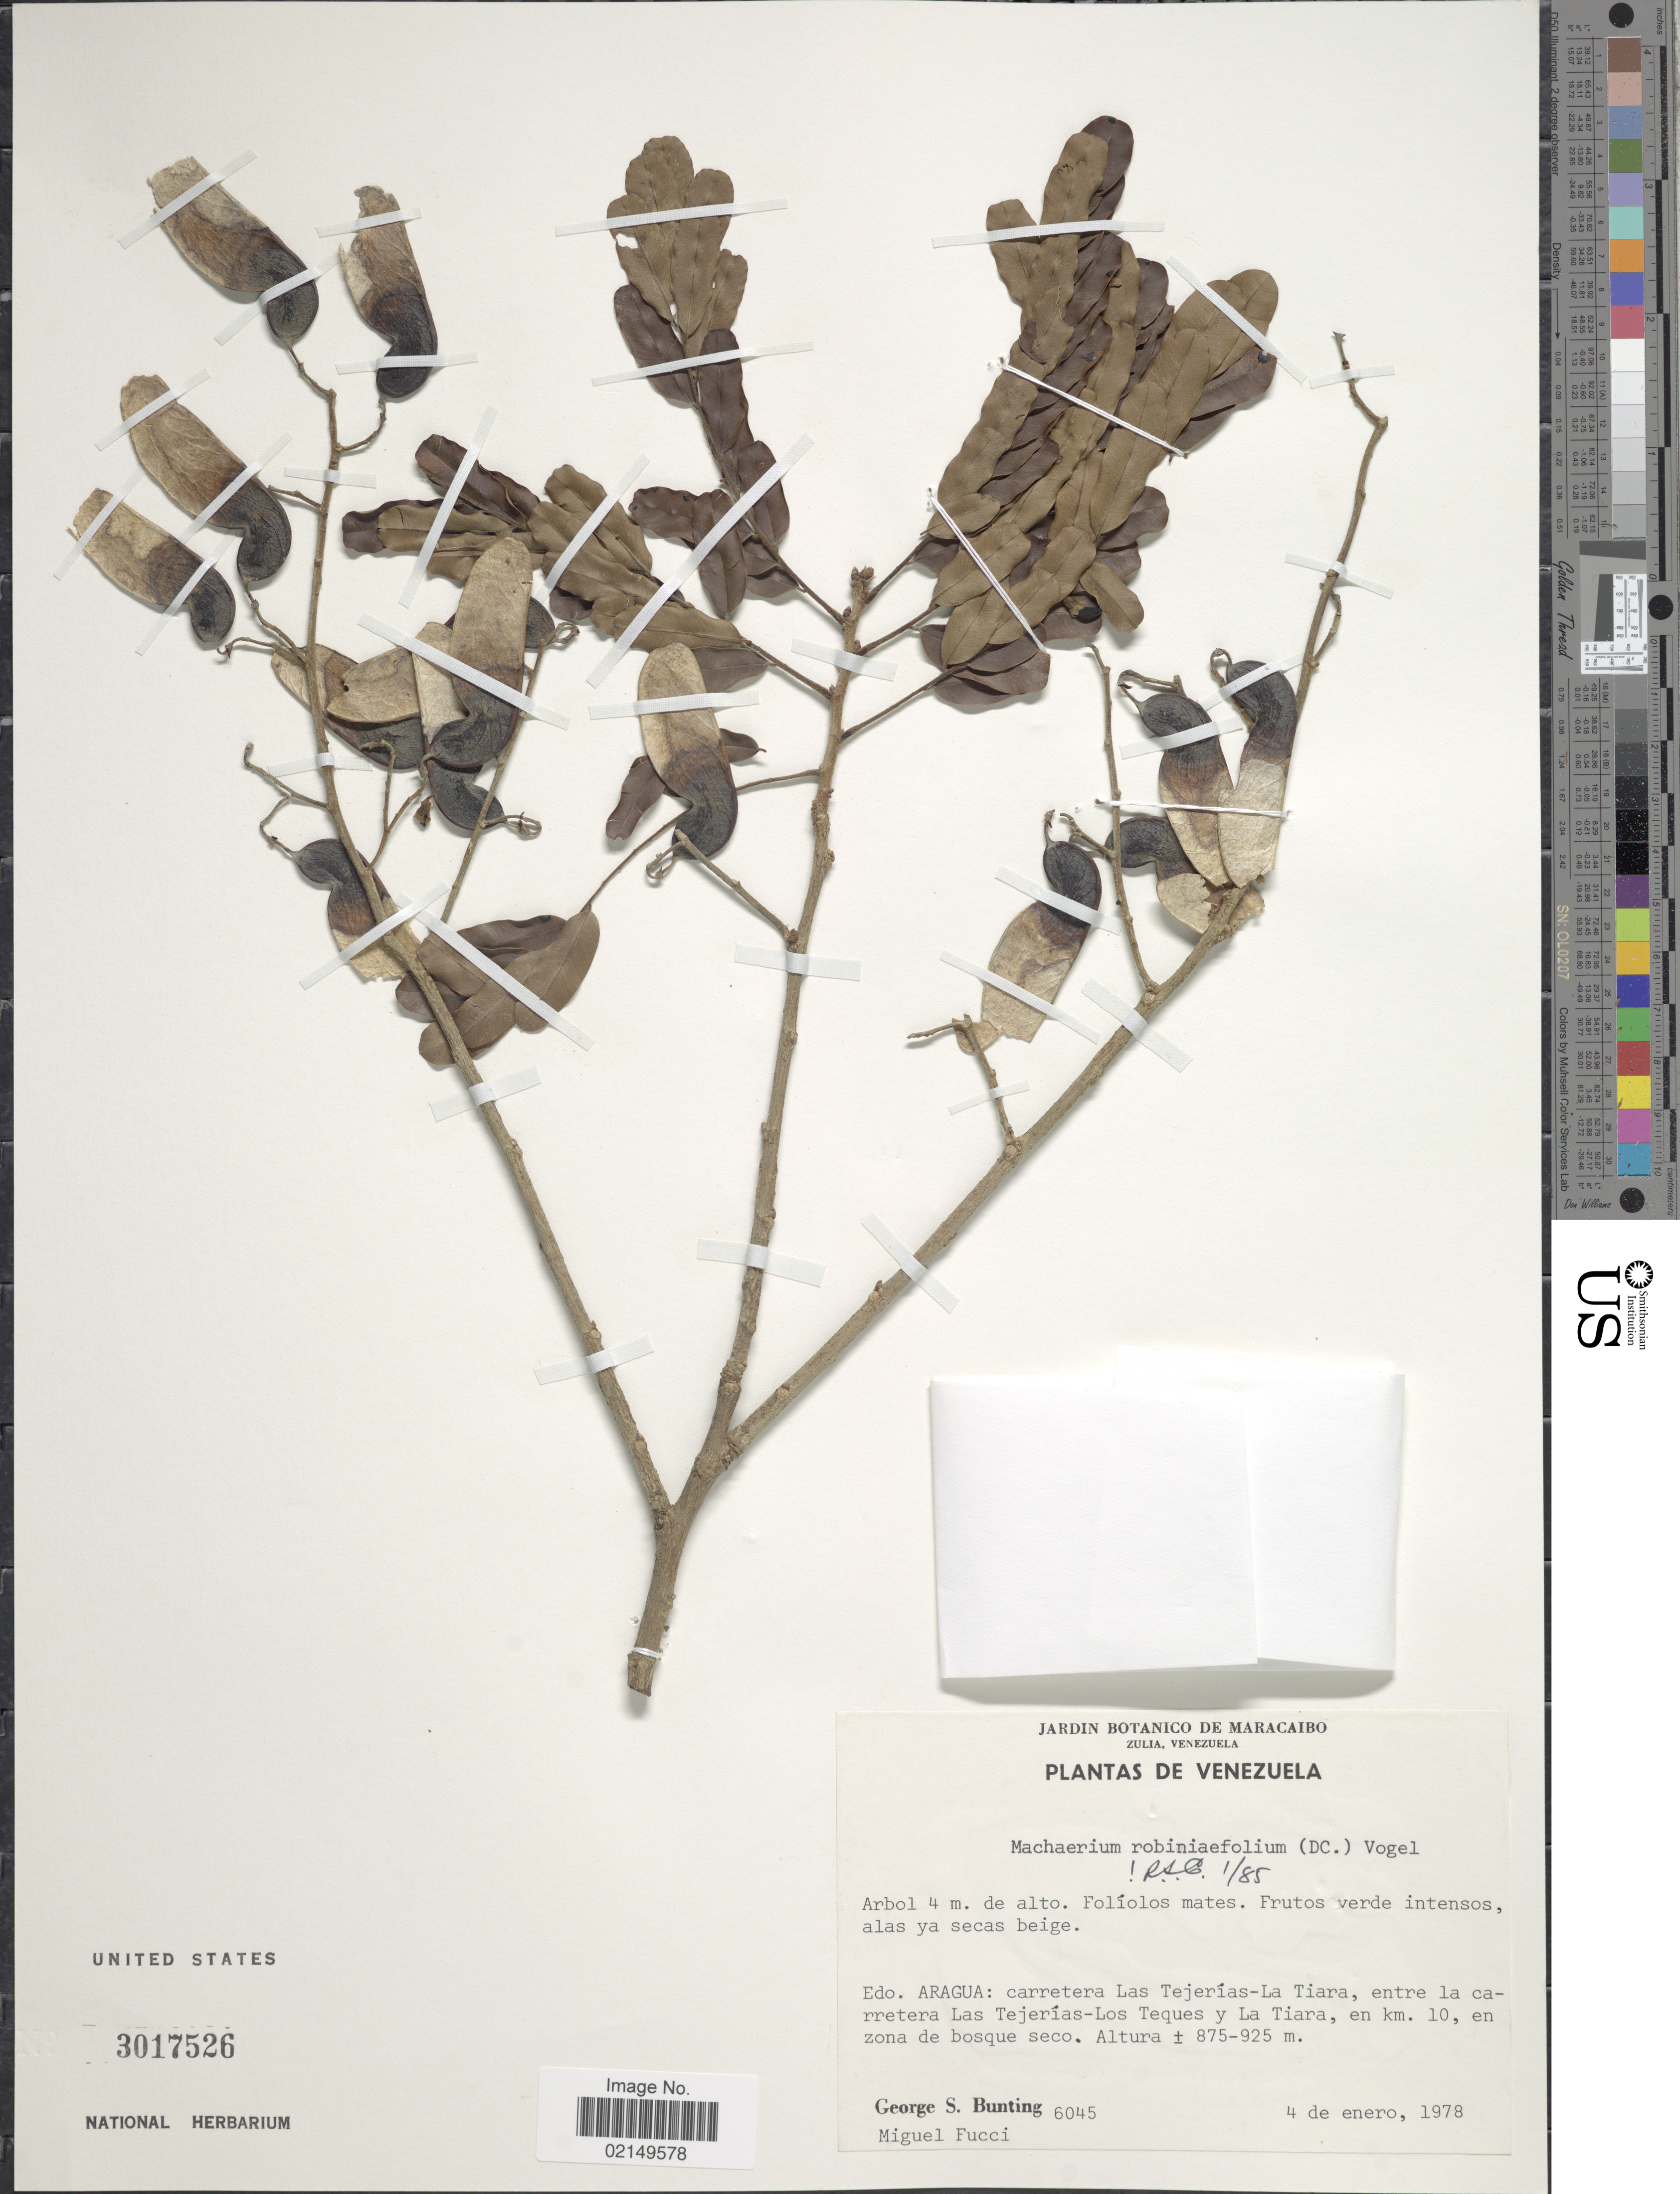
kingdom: Plantae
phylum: Tracheophyta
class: Magnoliopsida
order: Fabales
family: Fabaceae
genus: Machaerium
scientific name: Machaerium robinifolium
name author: (DC.) Vogel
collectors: G. S. Bunting & M. Fucci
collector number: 6045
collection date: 1978-01-04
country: Venezuela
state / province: Aragua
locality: Edo. Aragua: carretera Las Tejerias-La Tiara, entre la carretera Las Tejerias-Los Teques y La Tiara, en km. 10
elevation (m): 875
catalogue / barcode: US 3017526